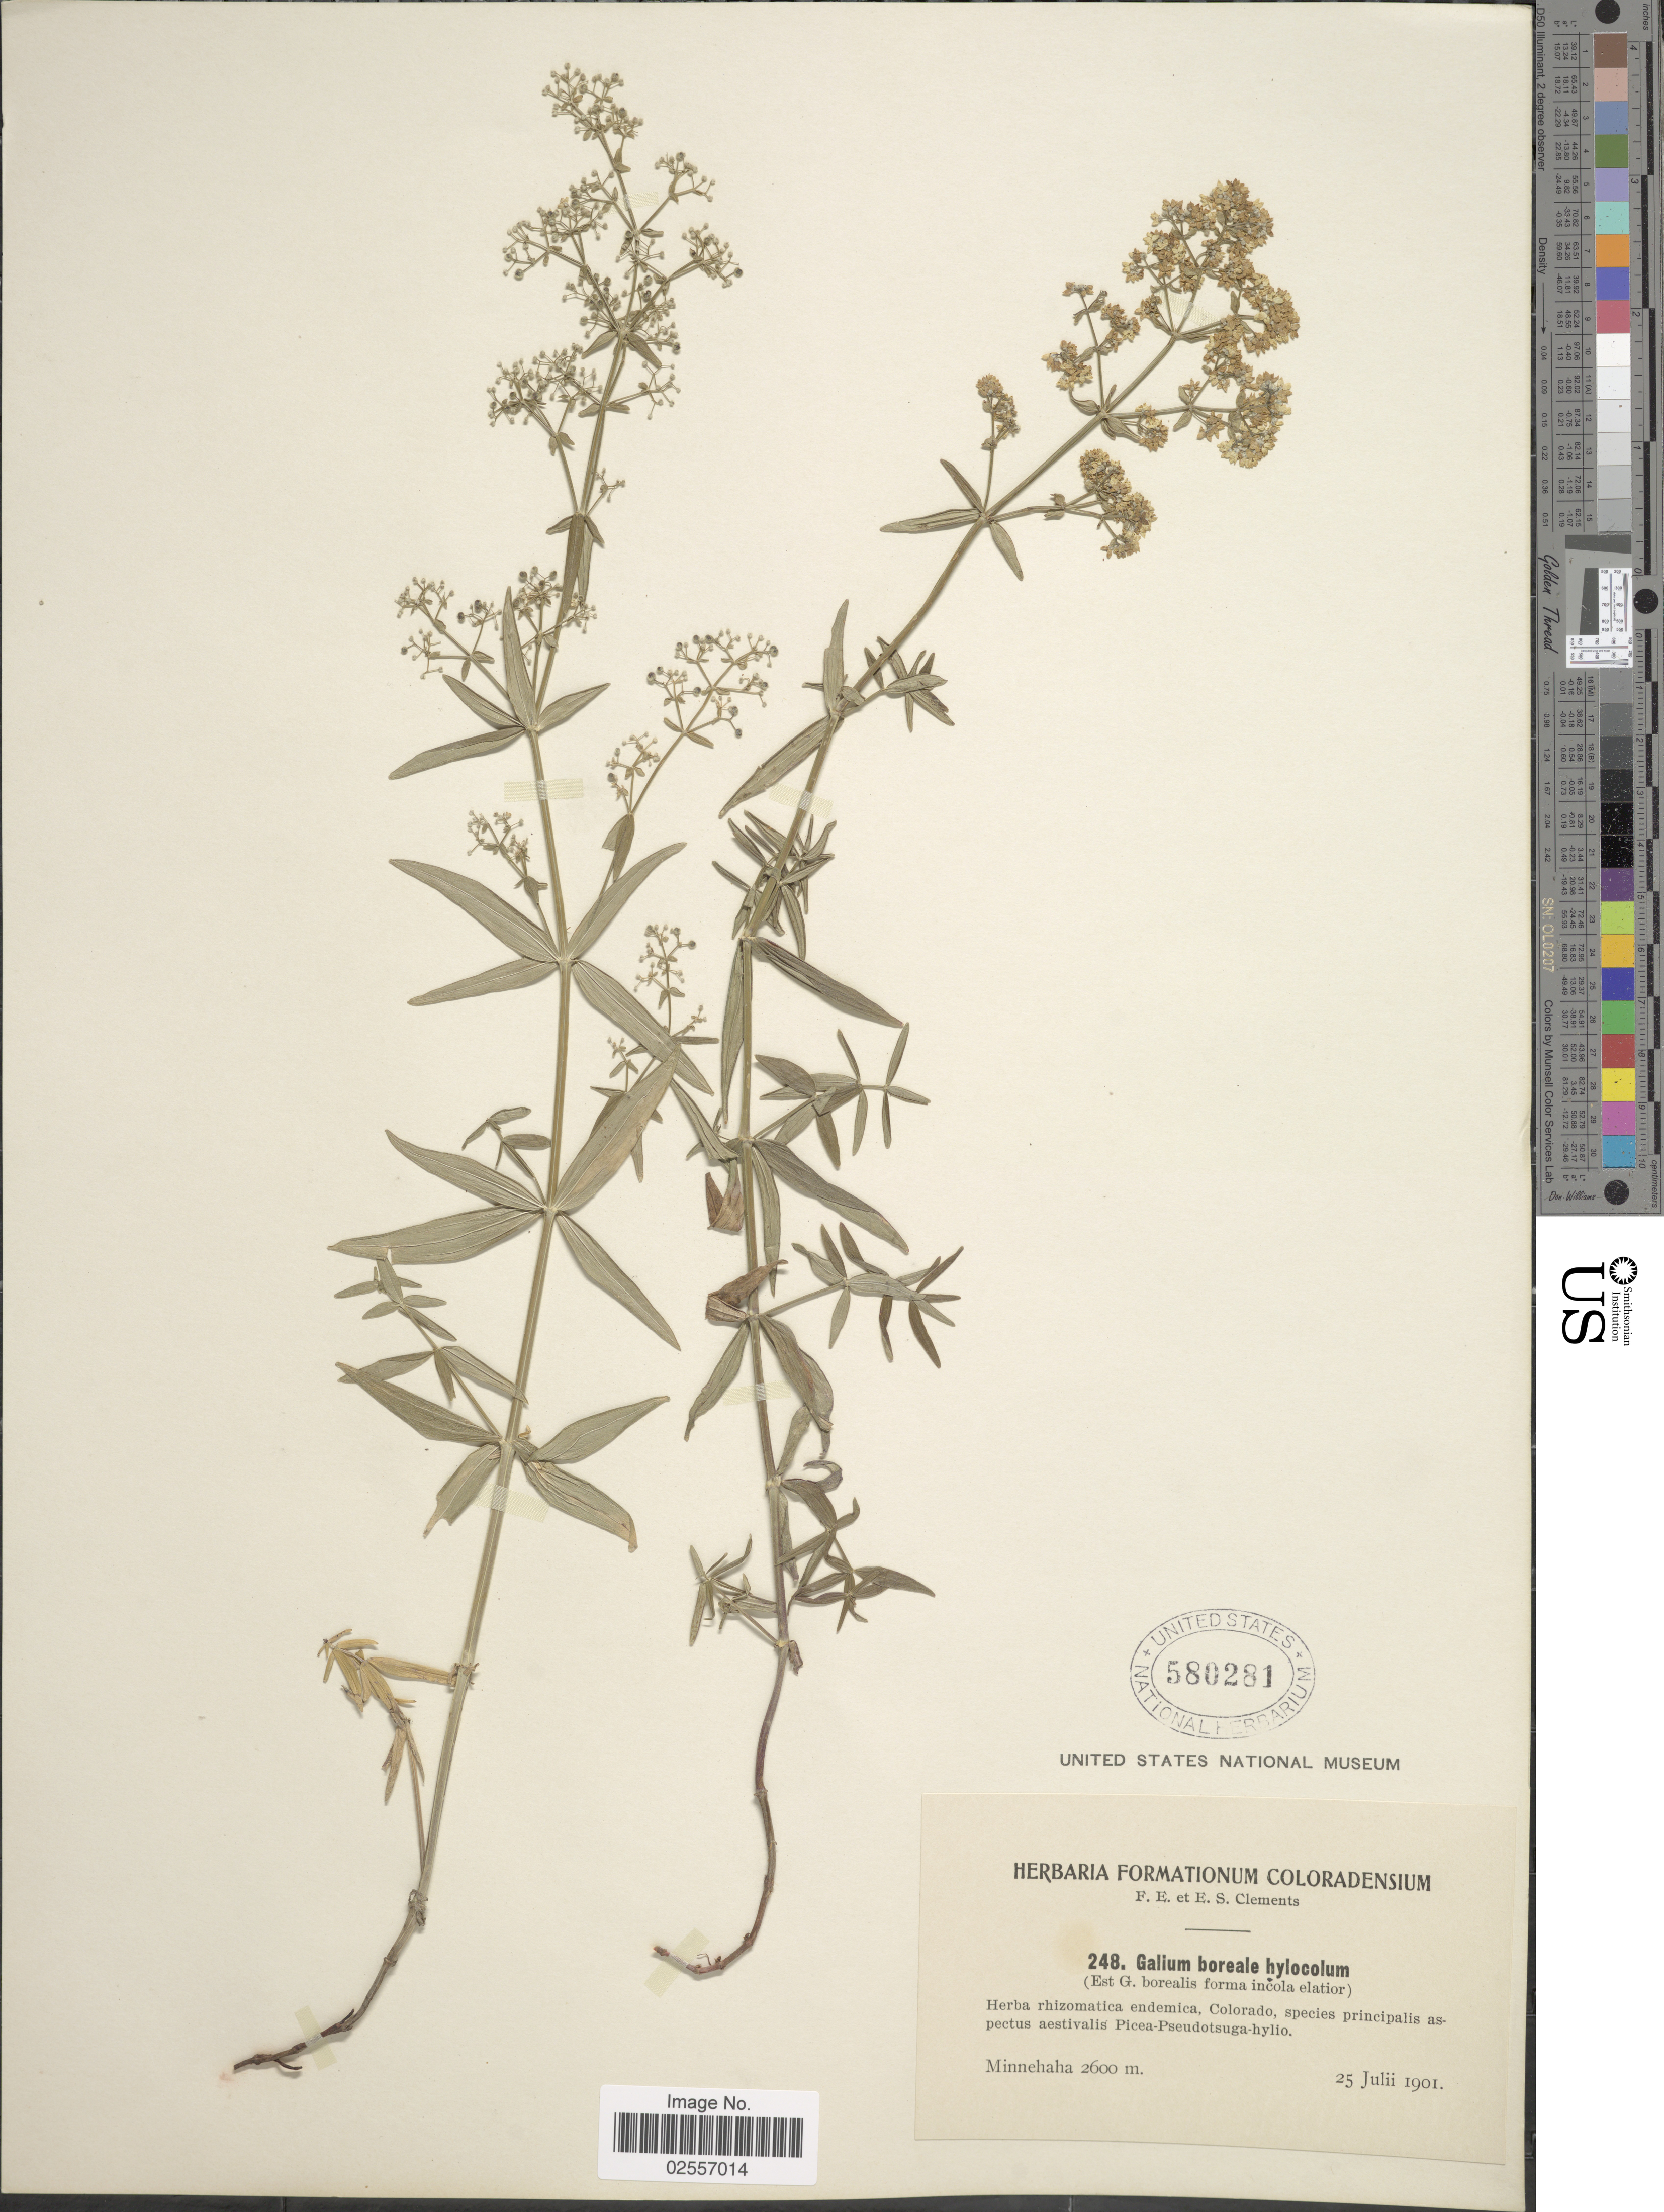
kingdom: Plantae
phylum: Tracheophyta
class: Magnoliopsida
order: Gentianales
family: Rubiaceae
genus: Galium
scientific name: Galium boreale L.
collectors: F. E. Clements & E. S. Clements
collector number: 248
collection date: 1901-07-25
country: United States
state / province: Colorado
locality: Minnehaha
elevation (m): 2600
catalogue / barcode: US 580281